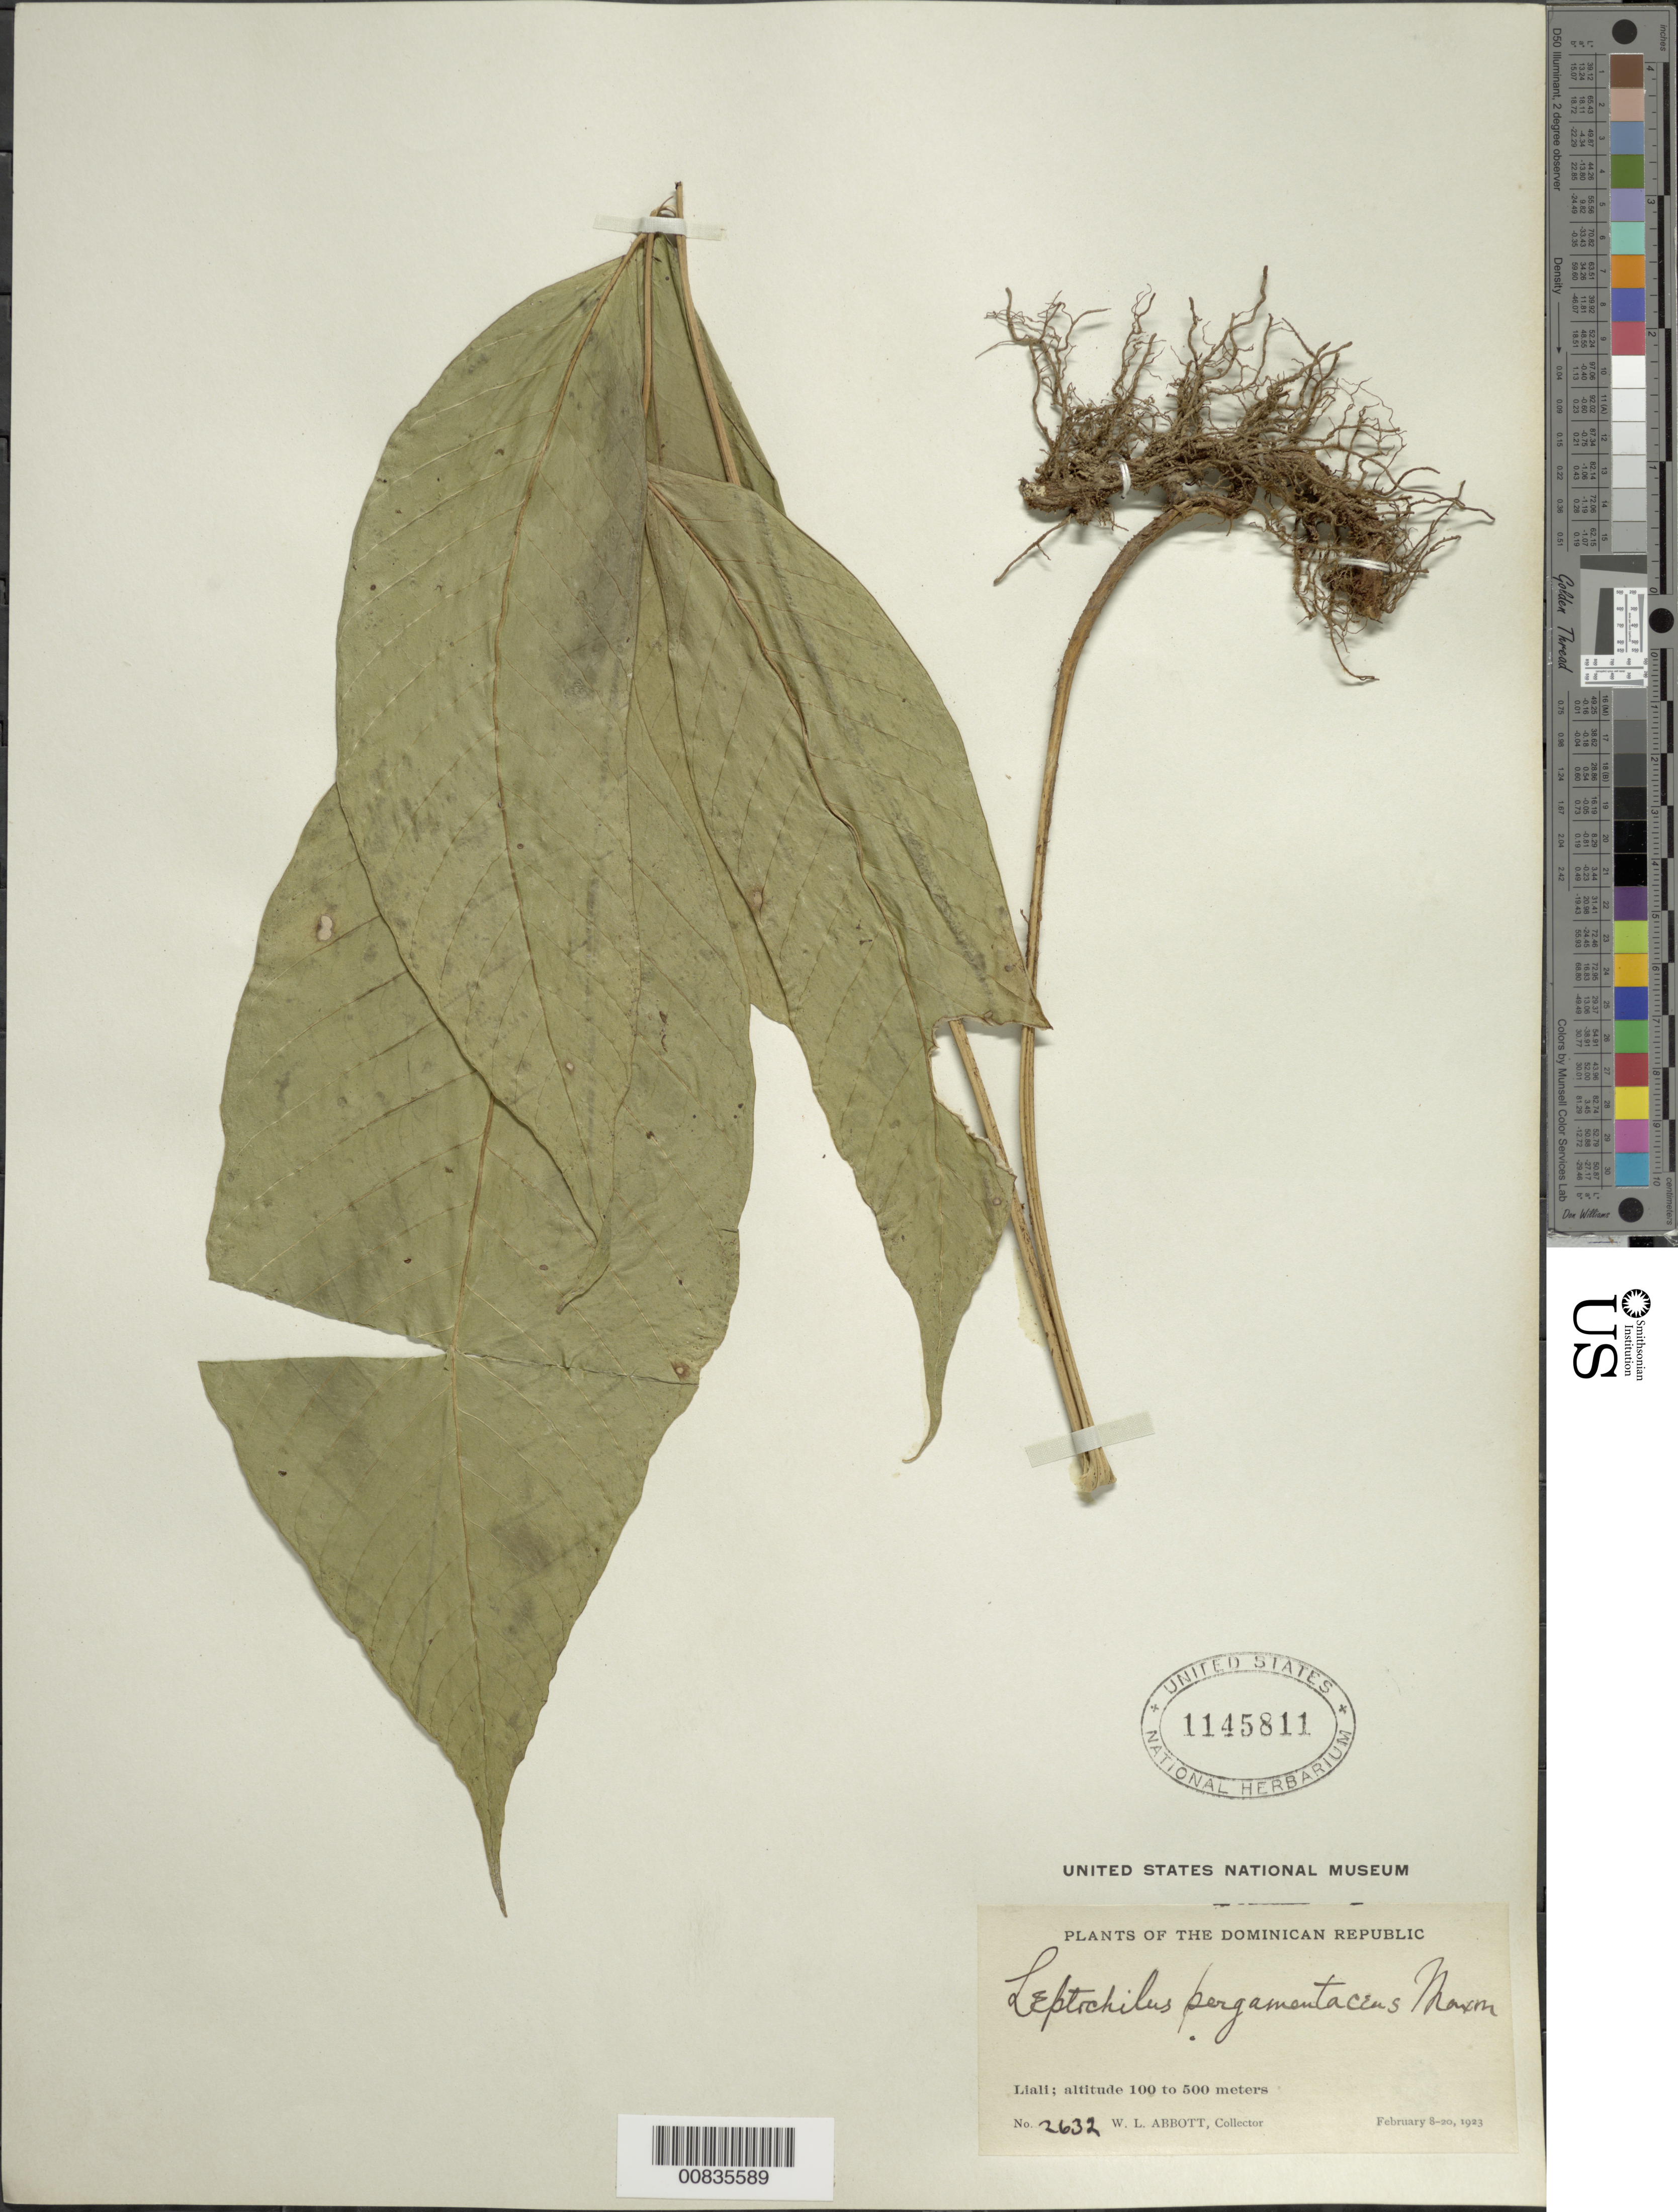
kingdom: Plantae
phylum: Tracheophyta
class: Polypodiopsida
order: Polypodiales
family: Dryopteridaceae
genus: Mickelia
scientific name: Mickelia pergamentacea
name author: (Maxon) R.C. Moran et al.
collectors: W. L. Abbott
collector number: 2632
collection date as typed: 08 Feb 1923 to 20 Feb 1923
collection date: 1923-02-08/1923-02-20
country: Dominican Republic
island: Hispaniola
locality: Liali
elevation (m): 100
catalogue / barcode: US 1145811